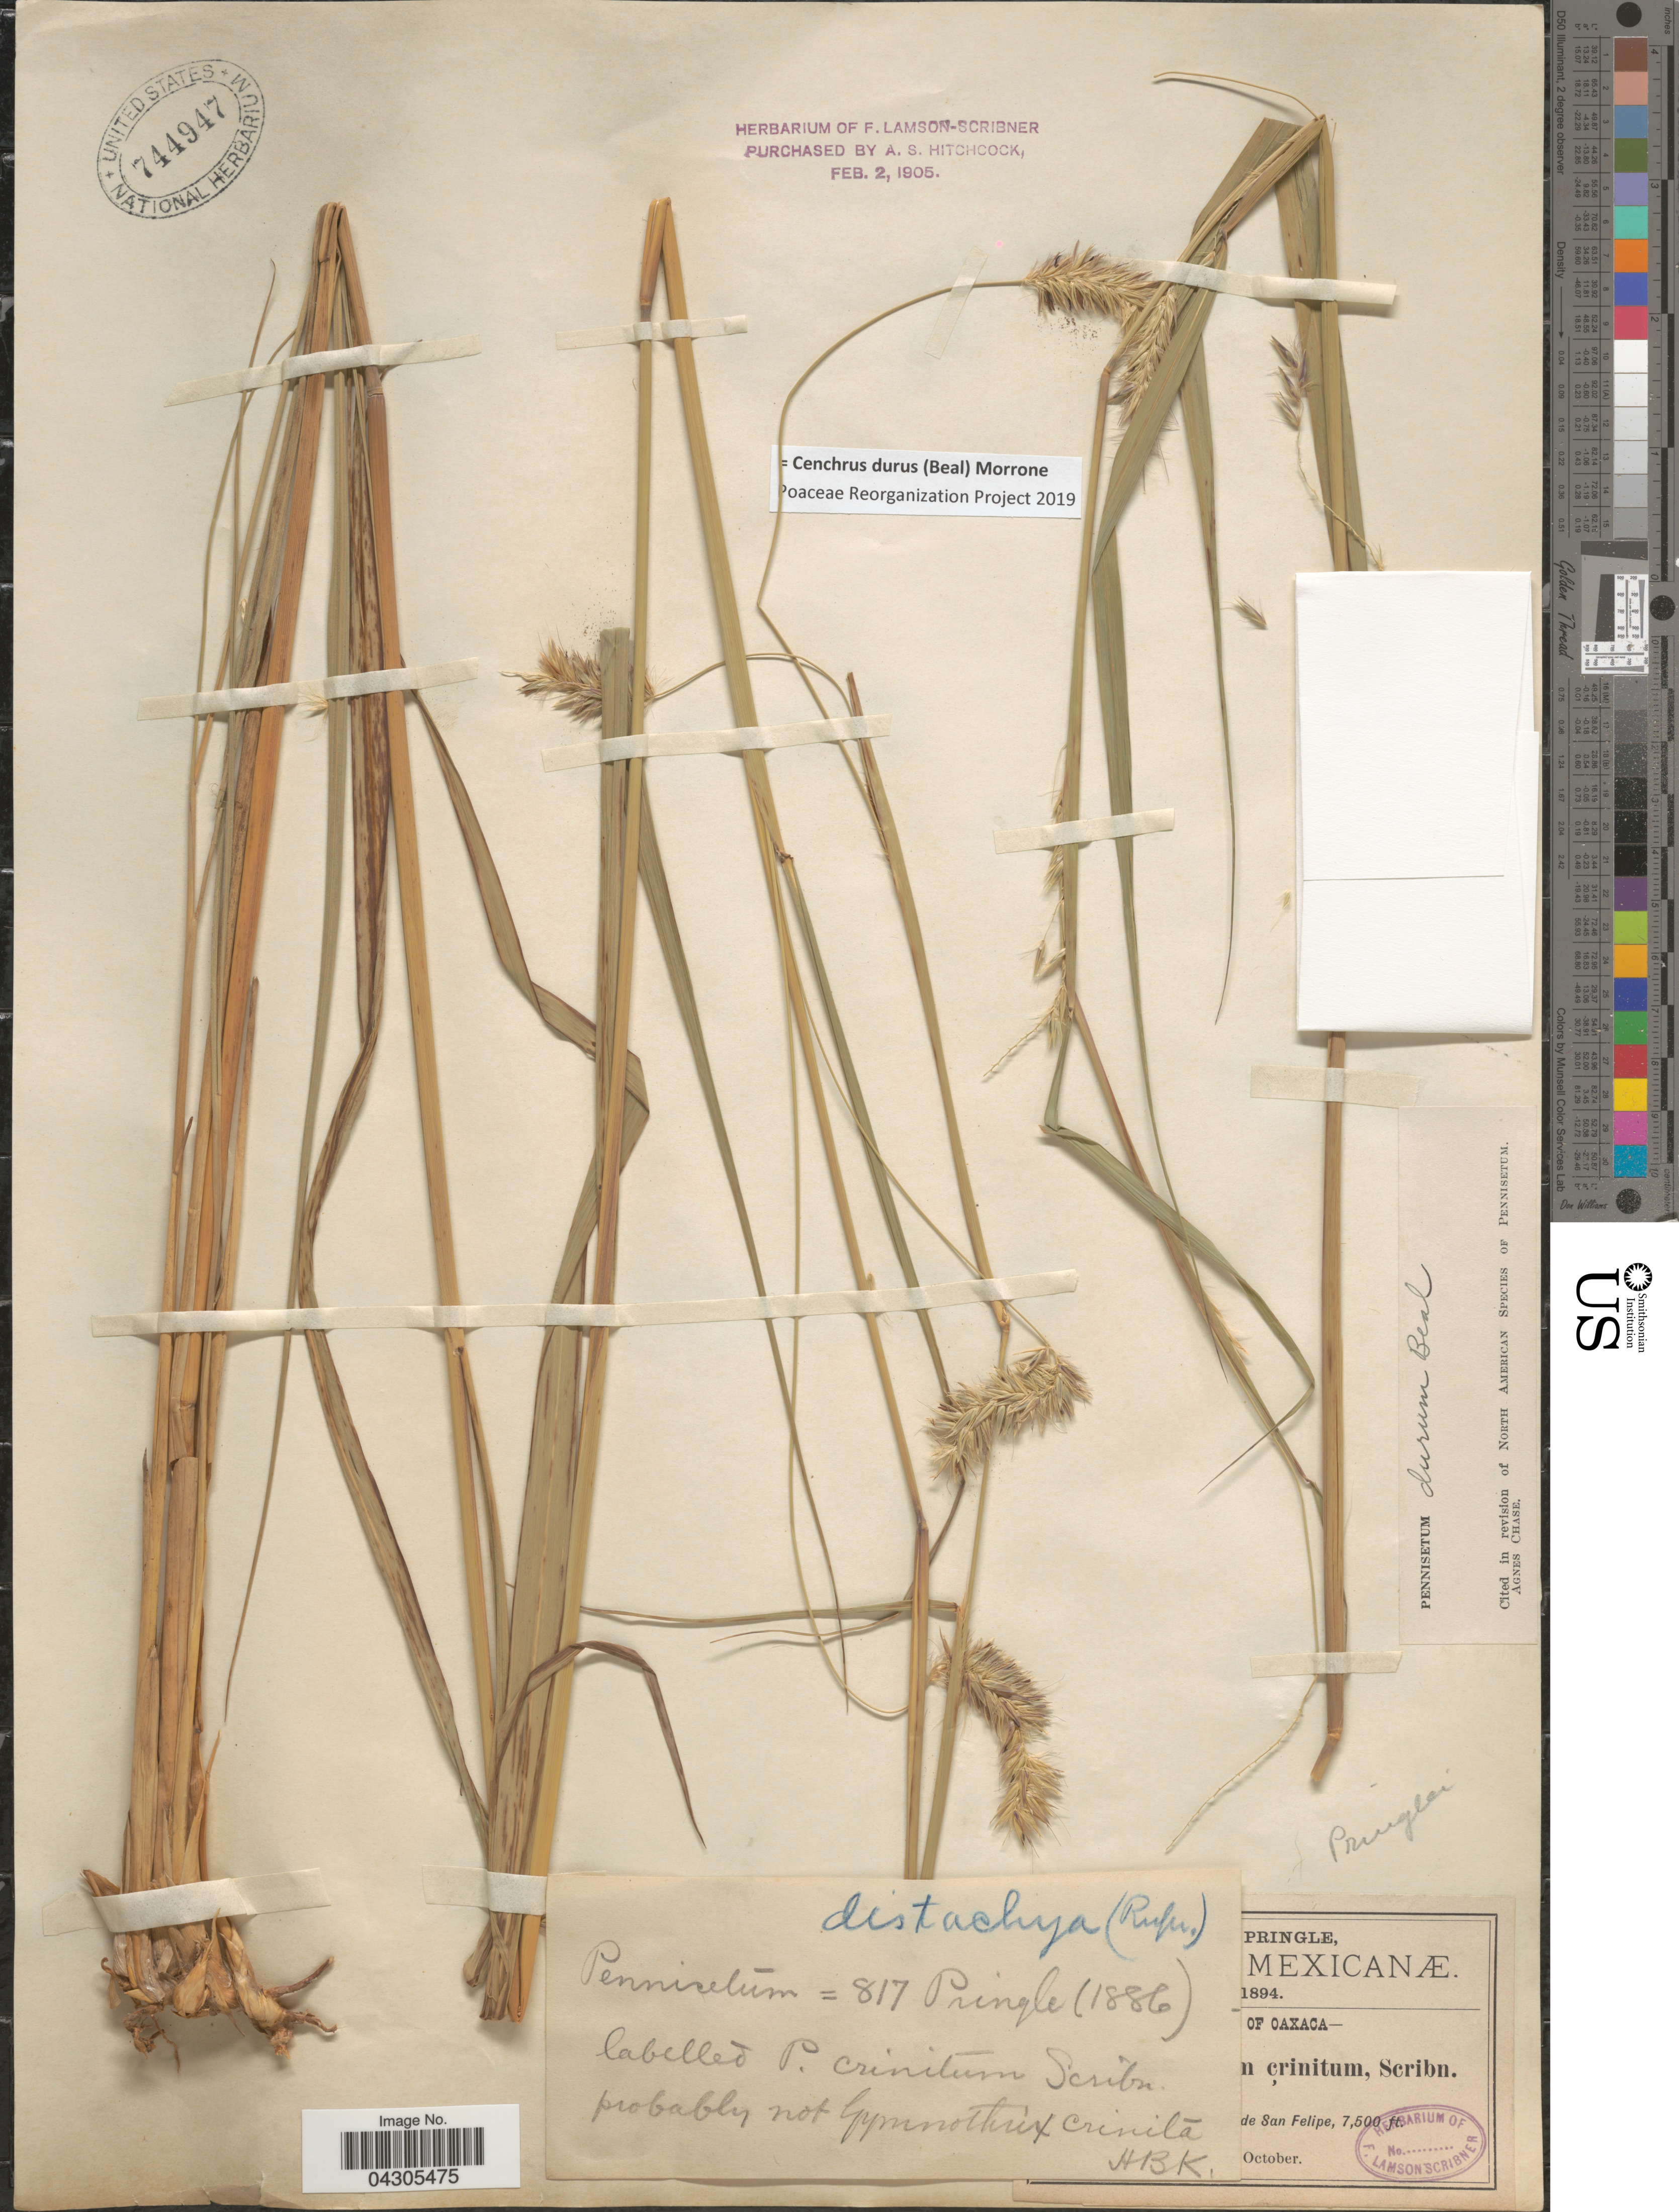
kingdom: Plantae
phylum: Tracheophyta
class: Liliopsida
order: Poales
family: Poaceae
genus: Cenchrus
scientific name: Cenchrus durus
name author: (W.J. Beal) Morrone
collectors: -- Pringle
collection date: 1894-10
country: Mexico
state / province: Oaxaca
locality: [illegible text] de San Felipe.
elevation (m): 2286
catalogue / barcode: US 744947